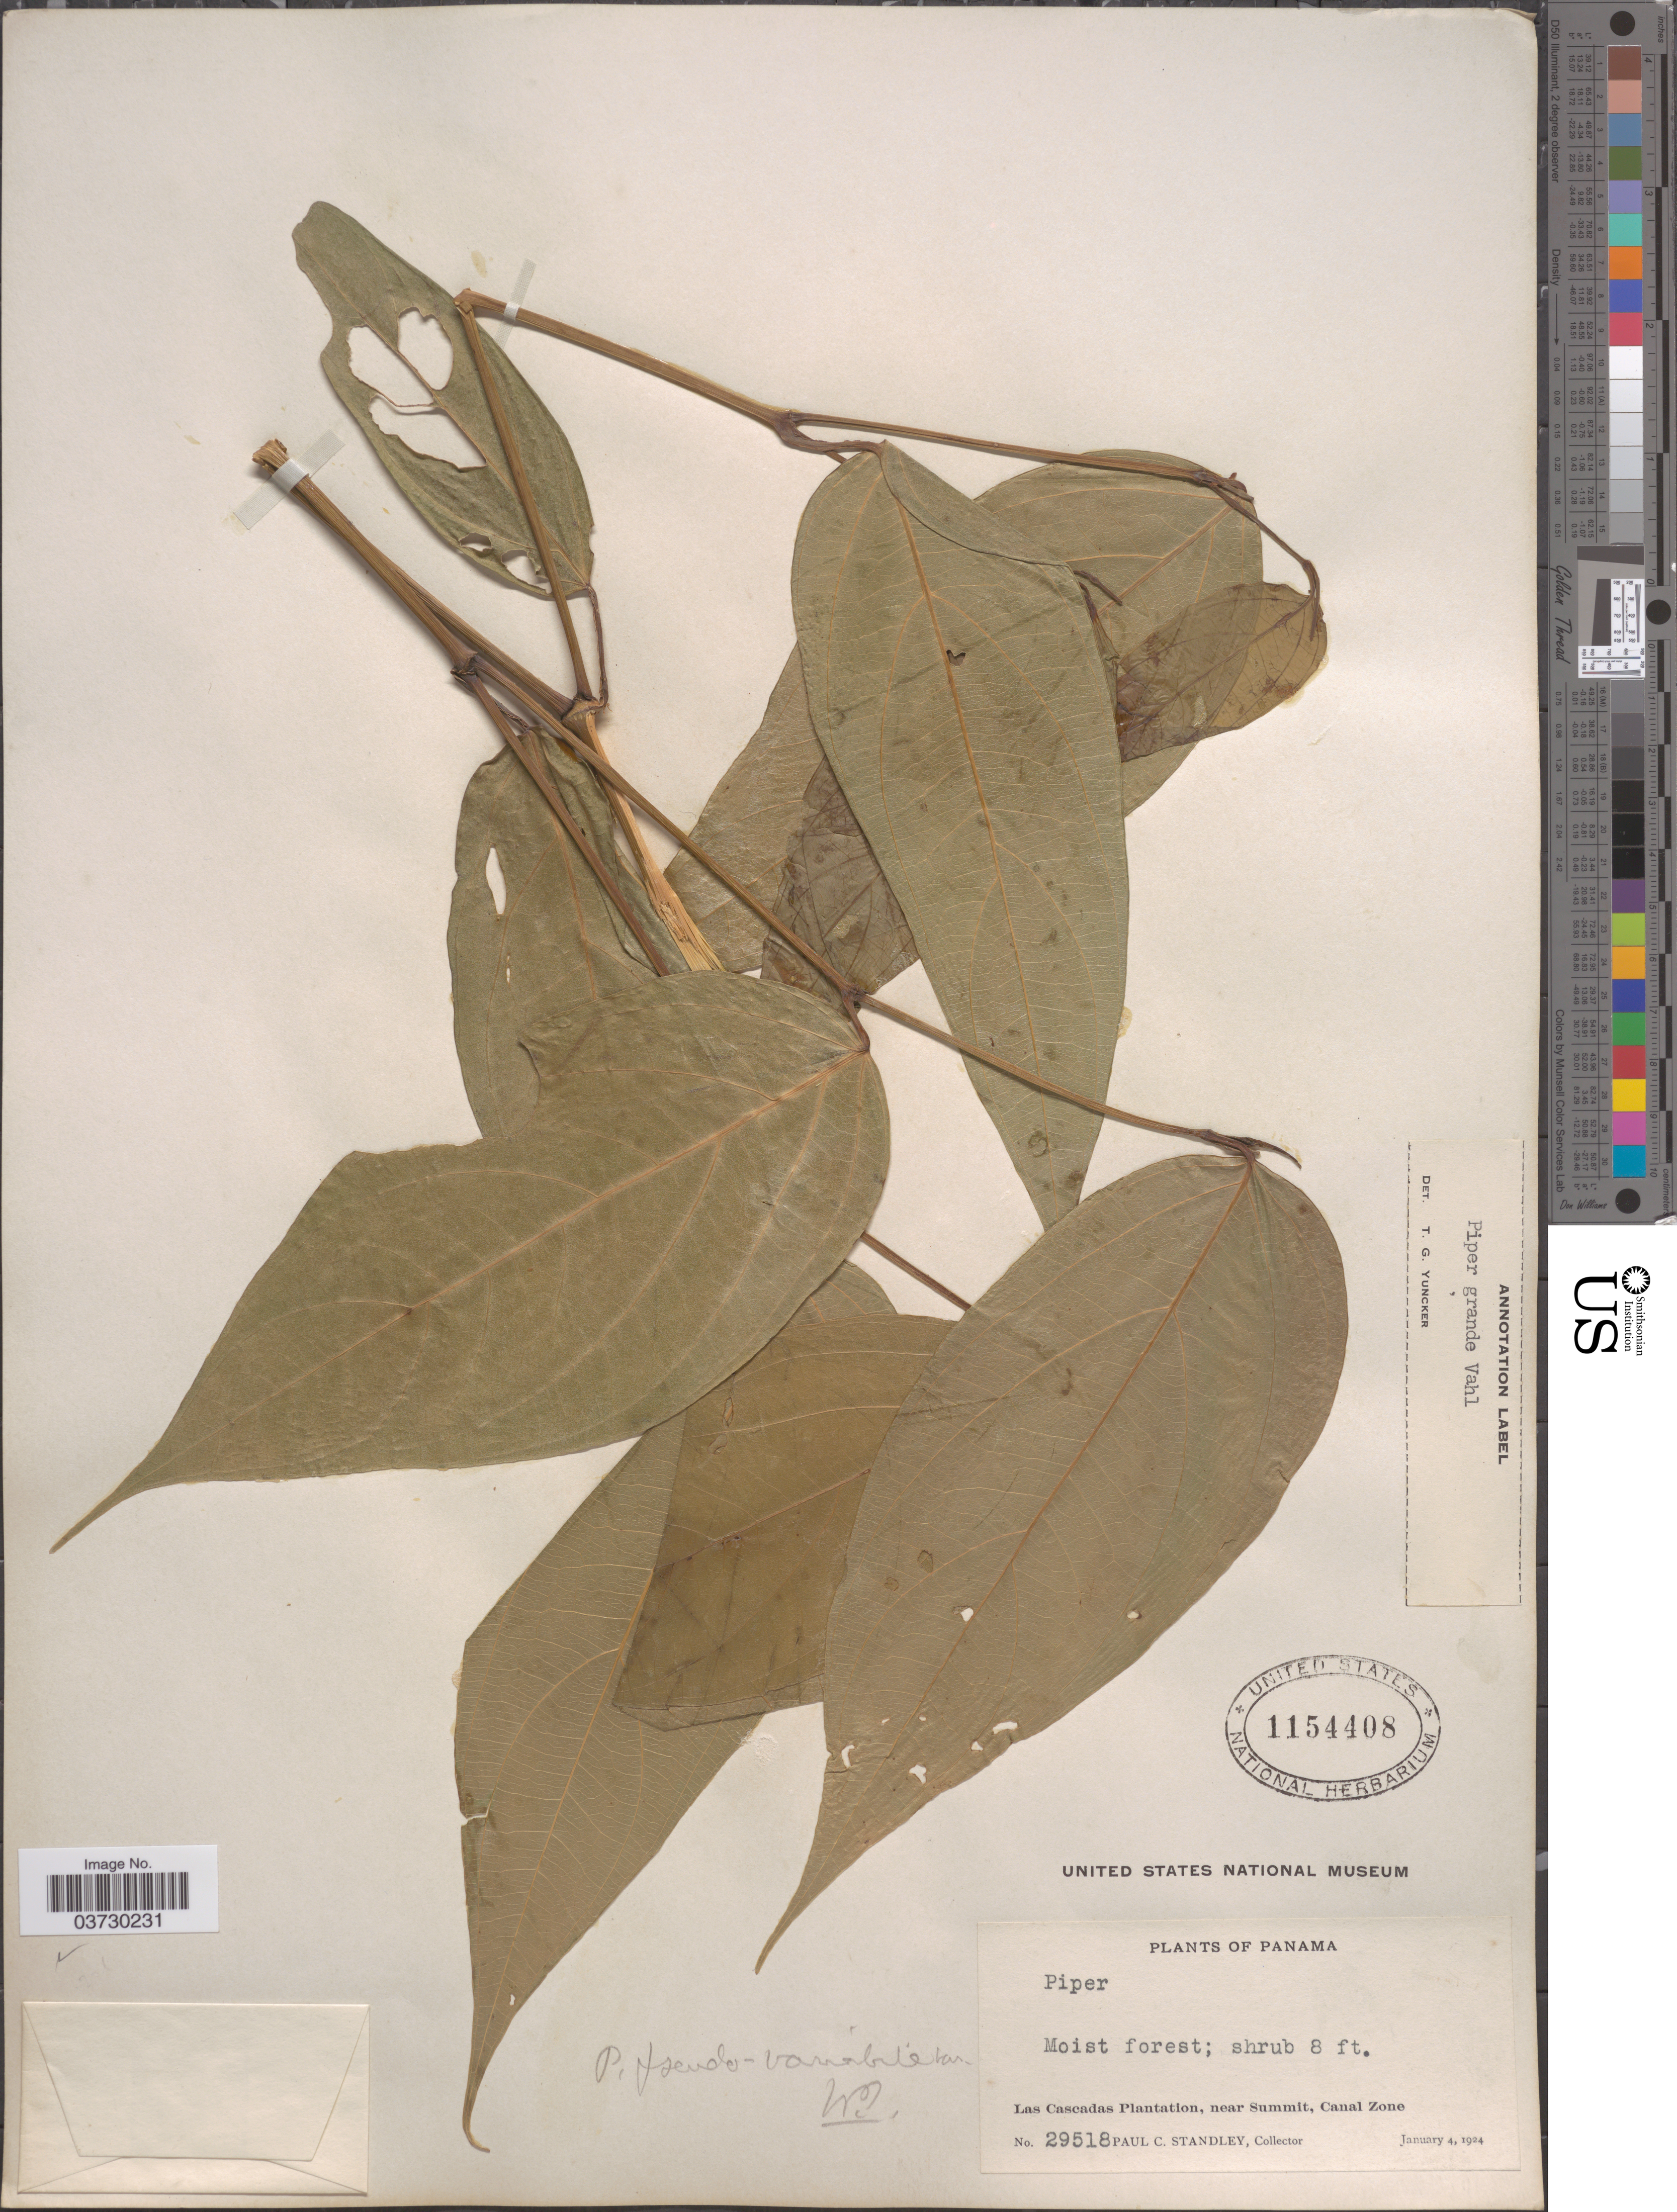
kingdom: Plantae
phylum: Tracheophyta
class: Magnoliopsida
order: Piperales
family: Piperaceae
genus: Piper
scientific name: Piper grande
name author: Vahl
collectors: P. C. Standley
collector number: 29518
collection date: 1924-01-04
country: Panama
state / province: Colón / Panamá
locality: Las Cascadas Plantation, near Summit, Canal Zone.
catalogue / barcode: US 1154408